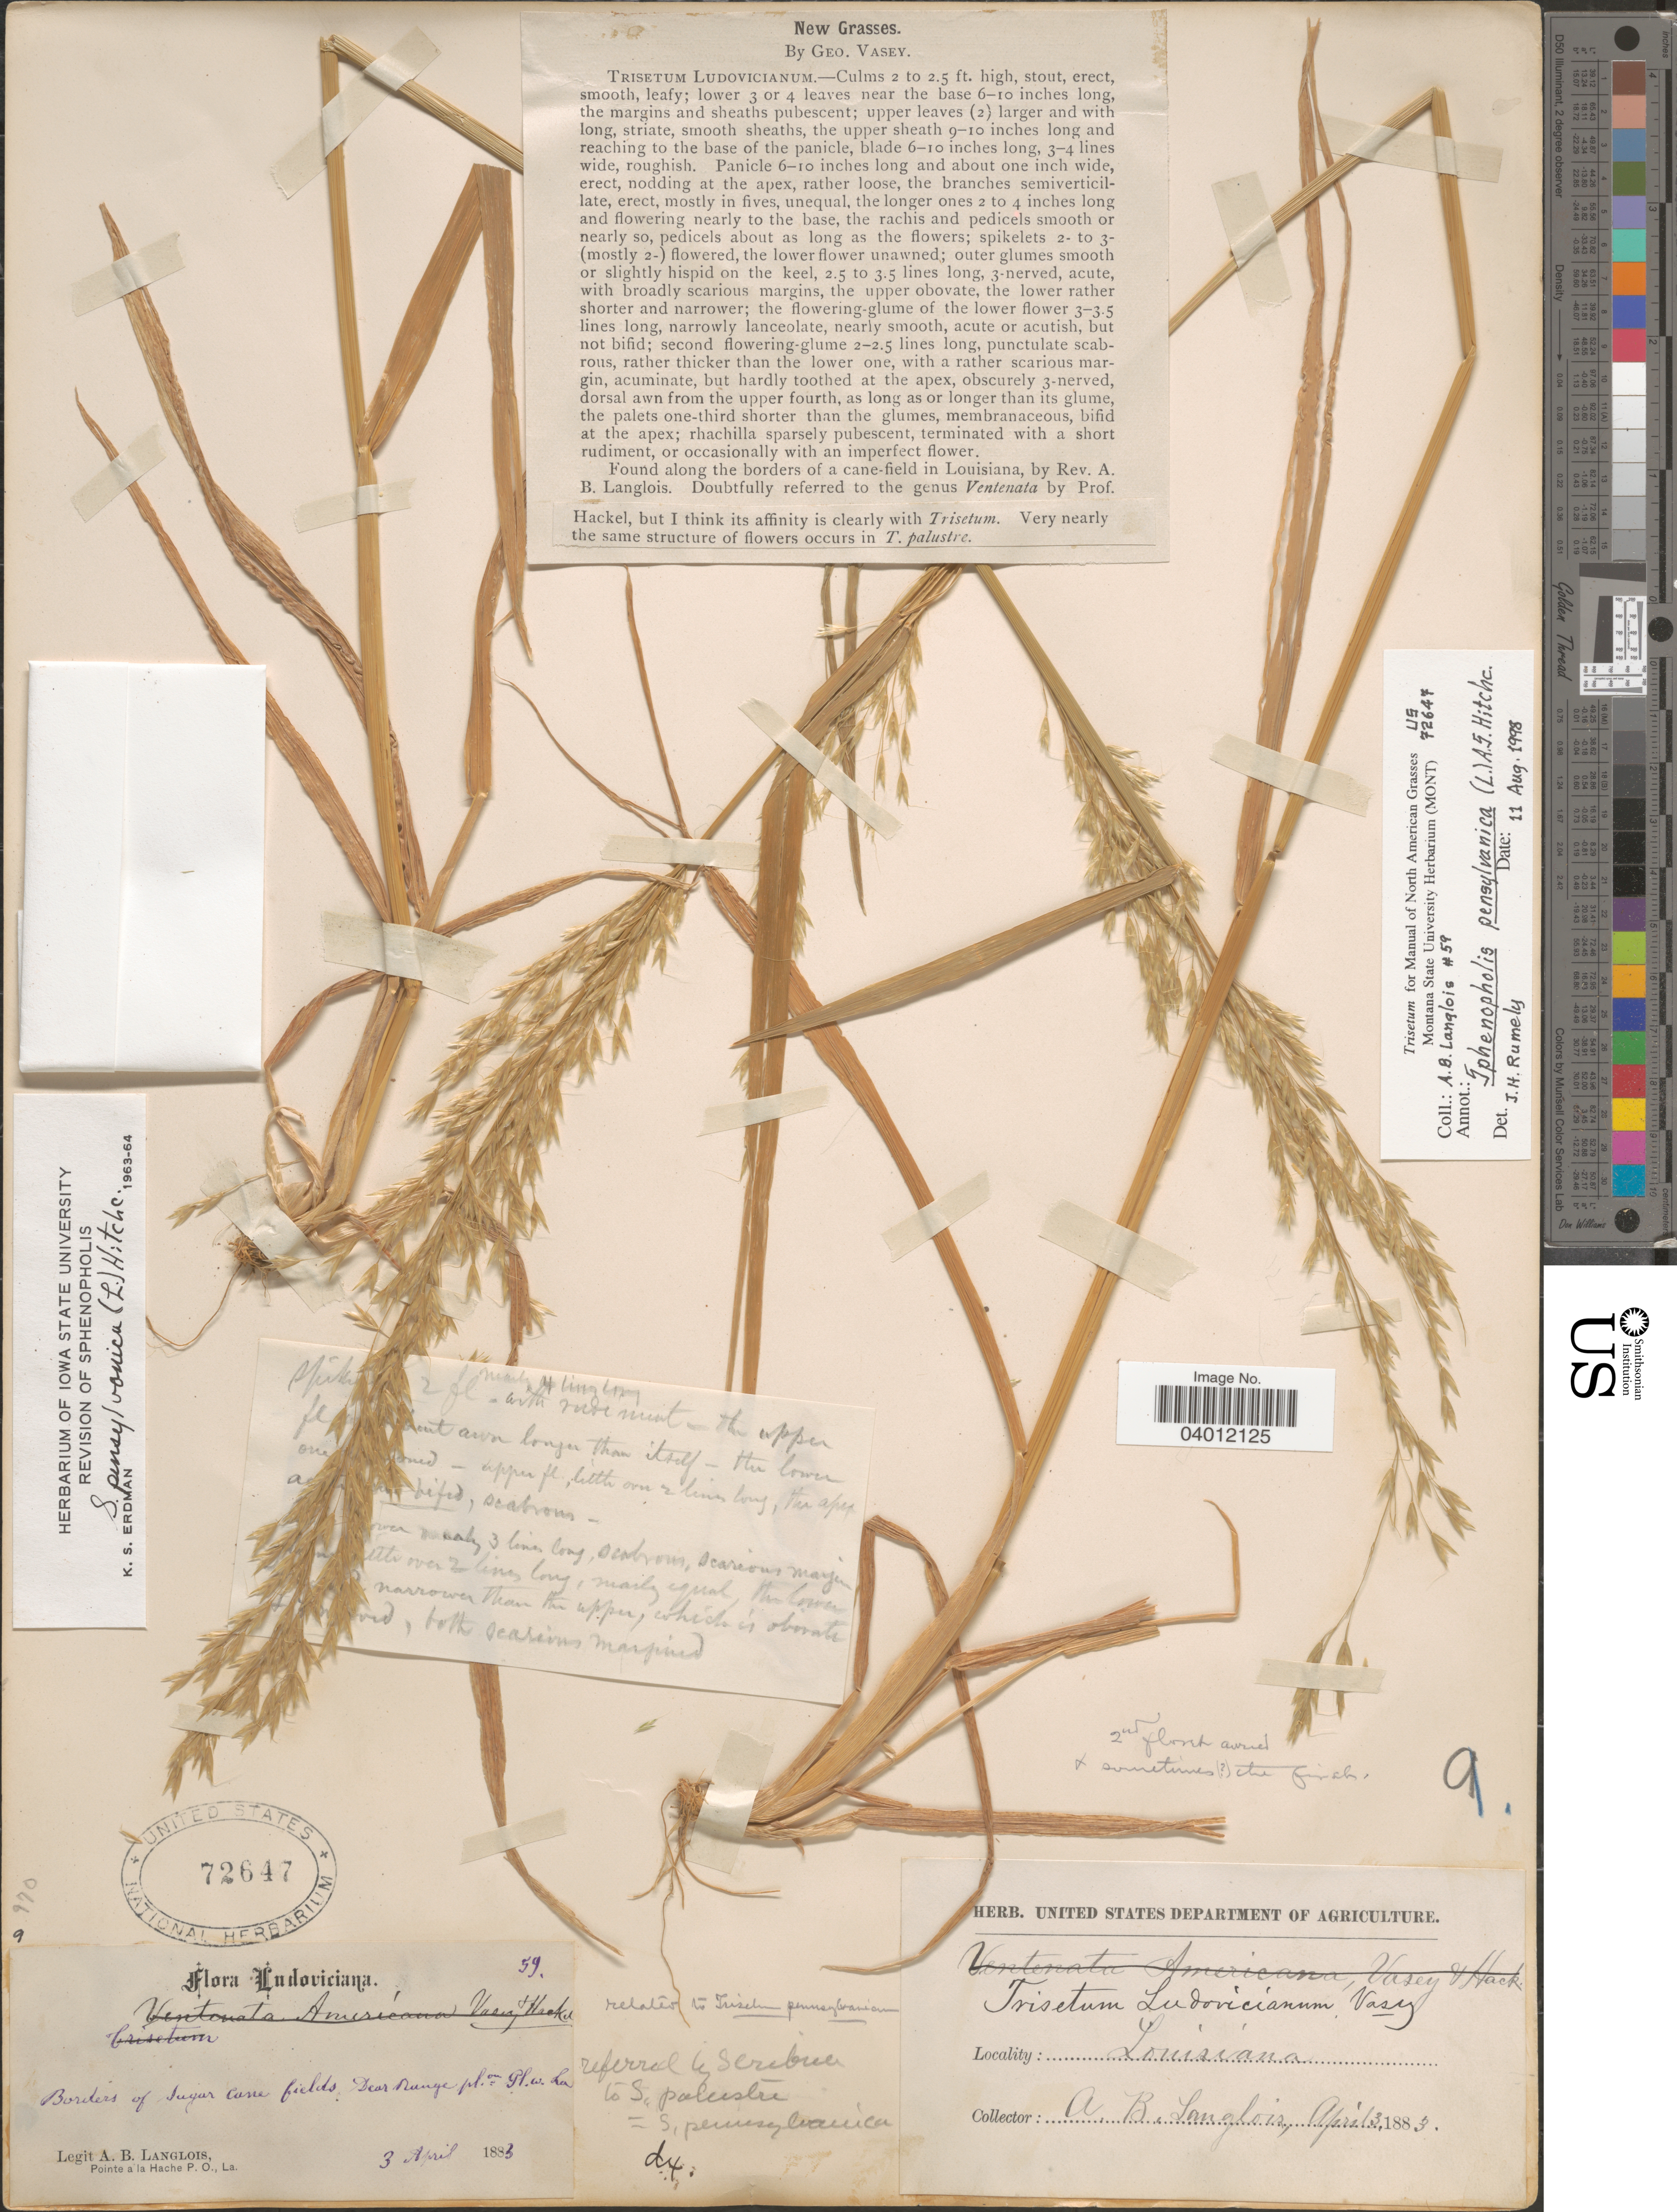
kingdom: Plantae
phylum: Tracheophyta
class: Liliopsida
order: Poales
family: Poaceae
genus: Sphenopholis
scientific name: Sphenopholis pensylvanica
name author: (L.) Hitchc.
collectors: A. Langlois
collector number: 59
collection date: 1883-04-03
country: United States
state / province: Louisiana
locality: Borders of Sugar cane fields Bear Range pl. on Pl. La.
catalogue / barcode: US 72647